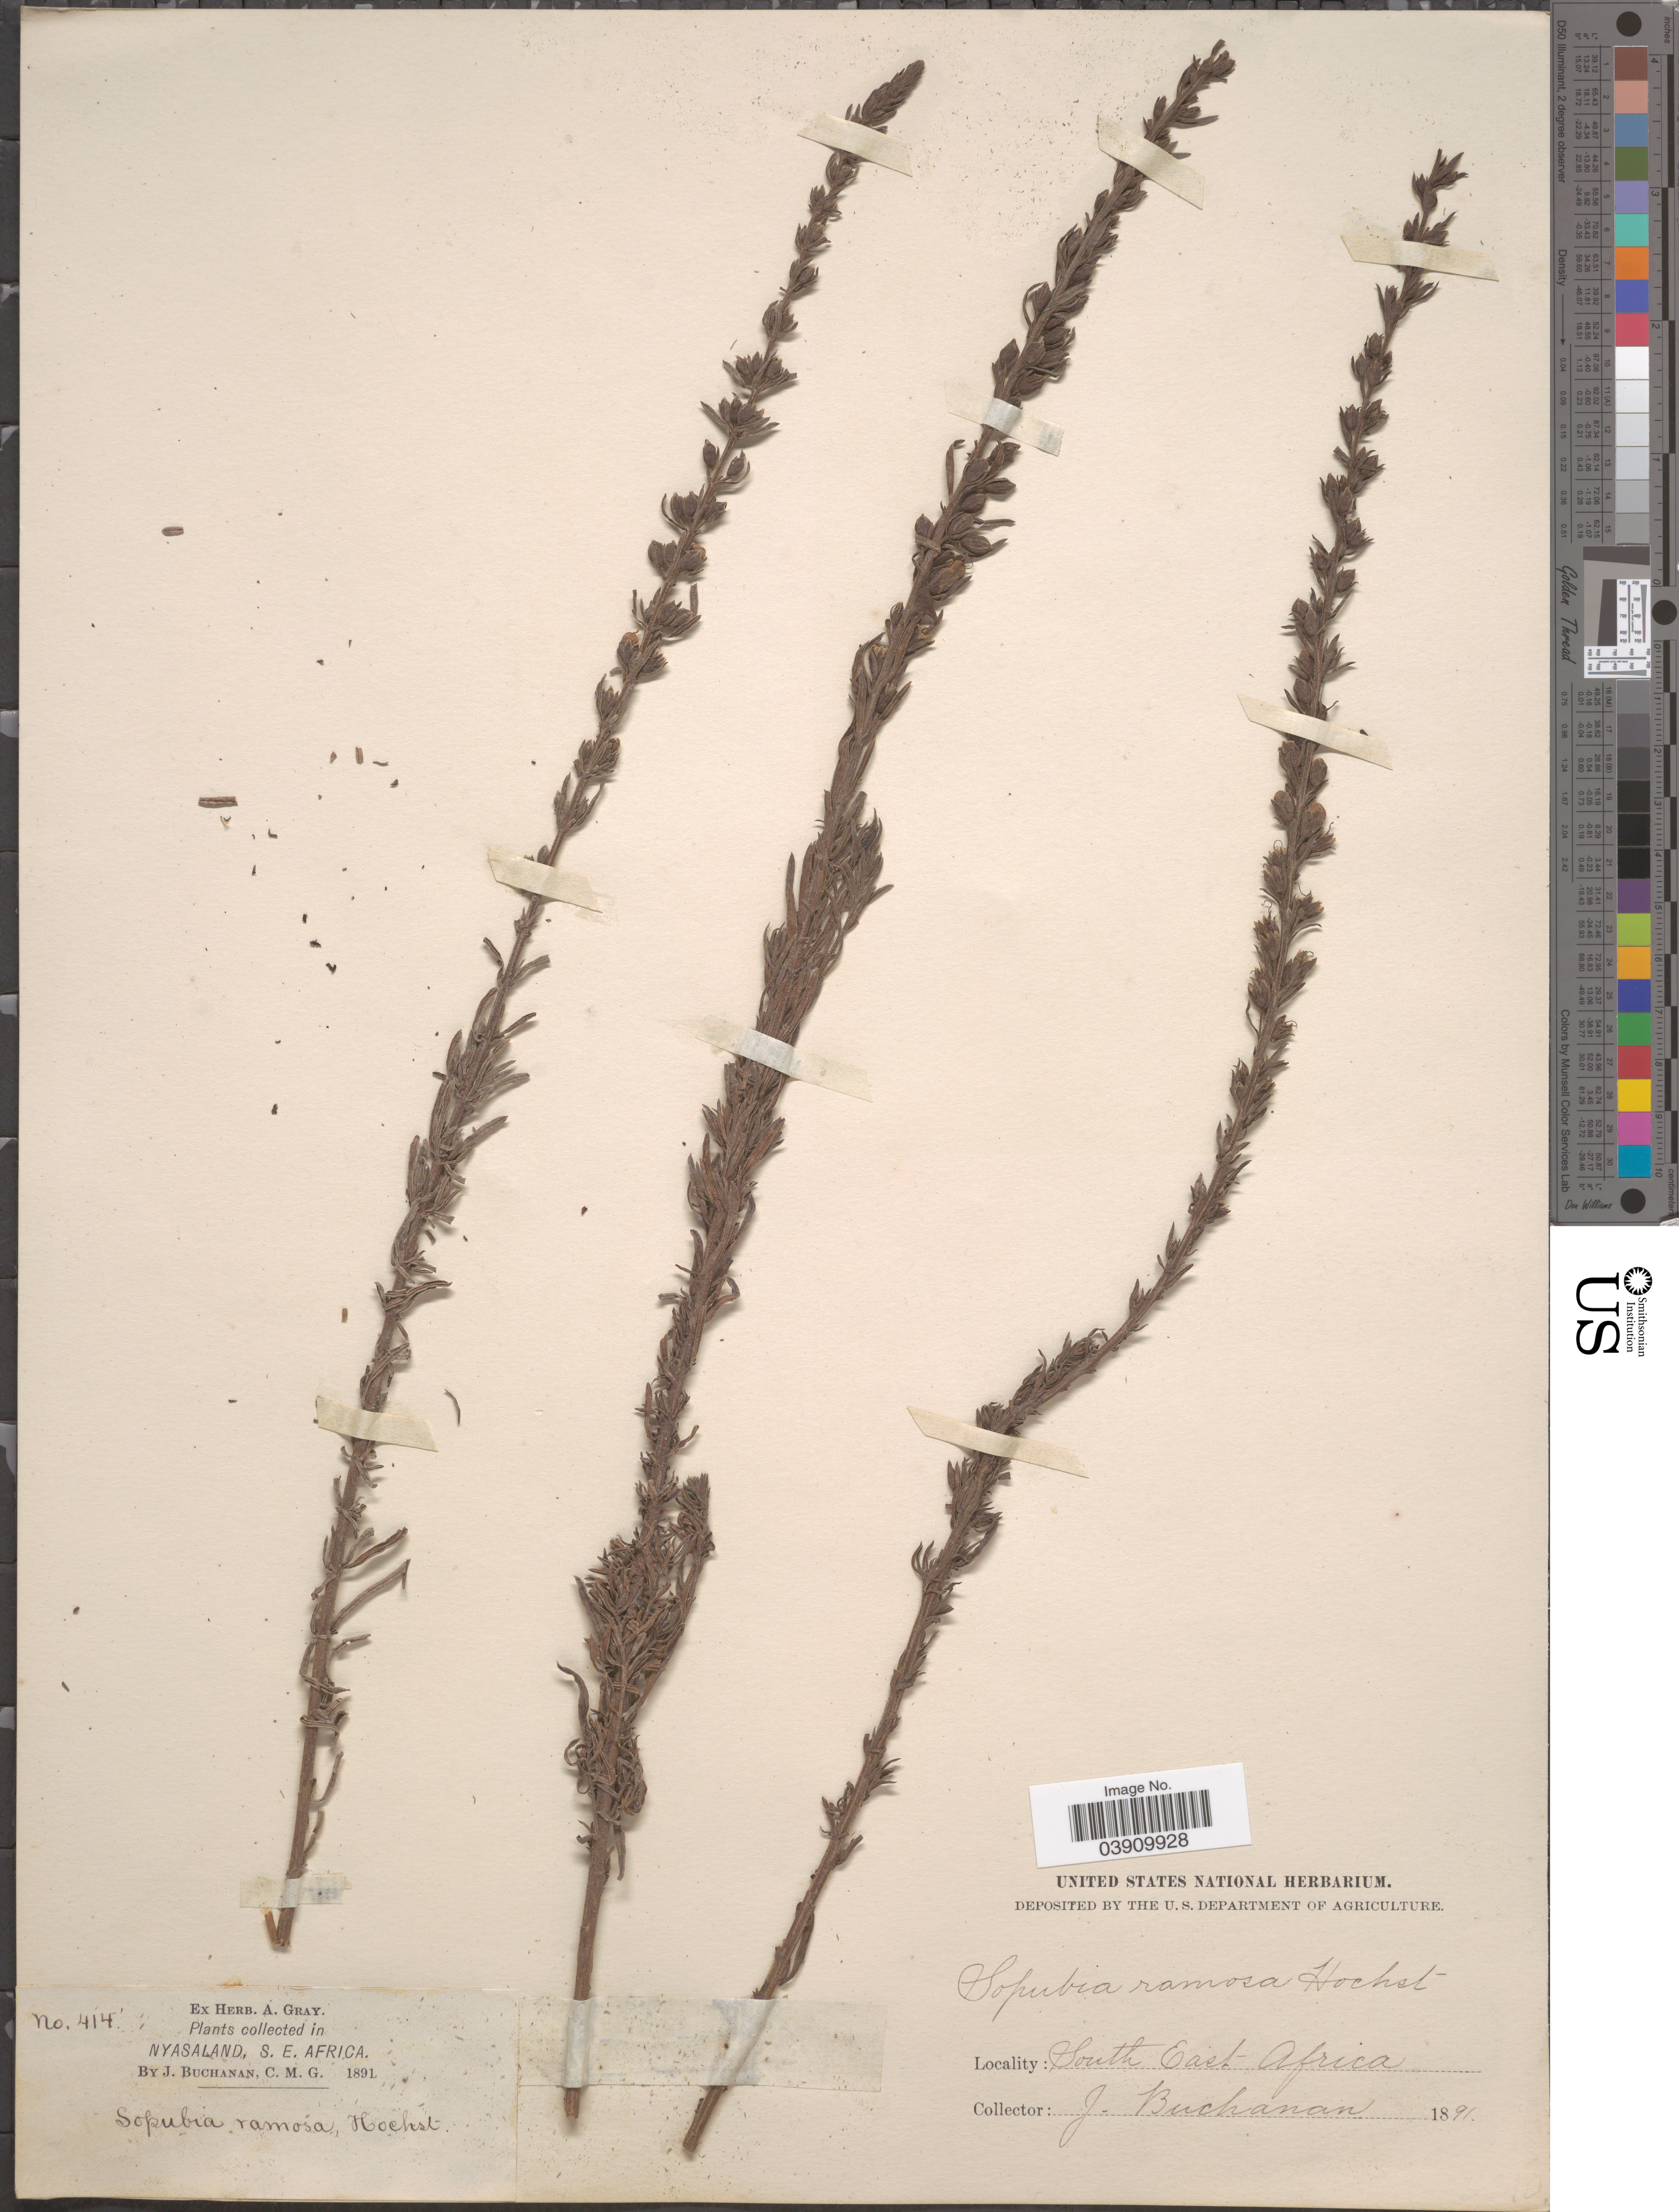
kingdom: Plantae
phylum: Tracheophyta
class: Magnoliopsida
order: Lamiales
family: Orobanchaceae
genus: Sopubia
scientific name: Sopubia ramosa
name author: (Hochst.) Hochst.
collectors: J. Buchanan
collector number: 414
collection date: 1891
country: Malawi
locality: Nyasaland, South East Africa.